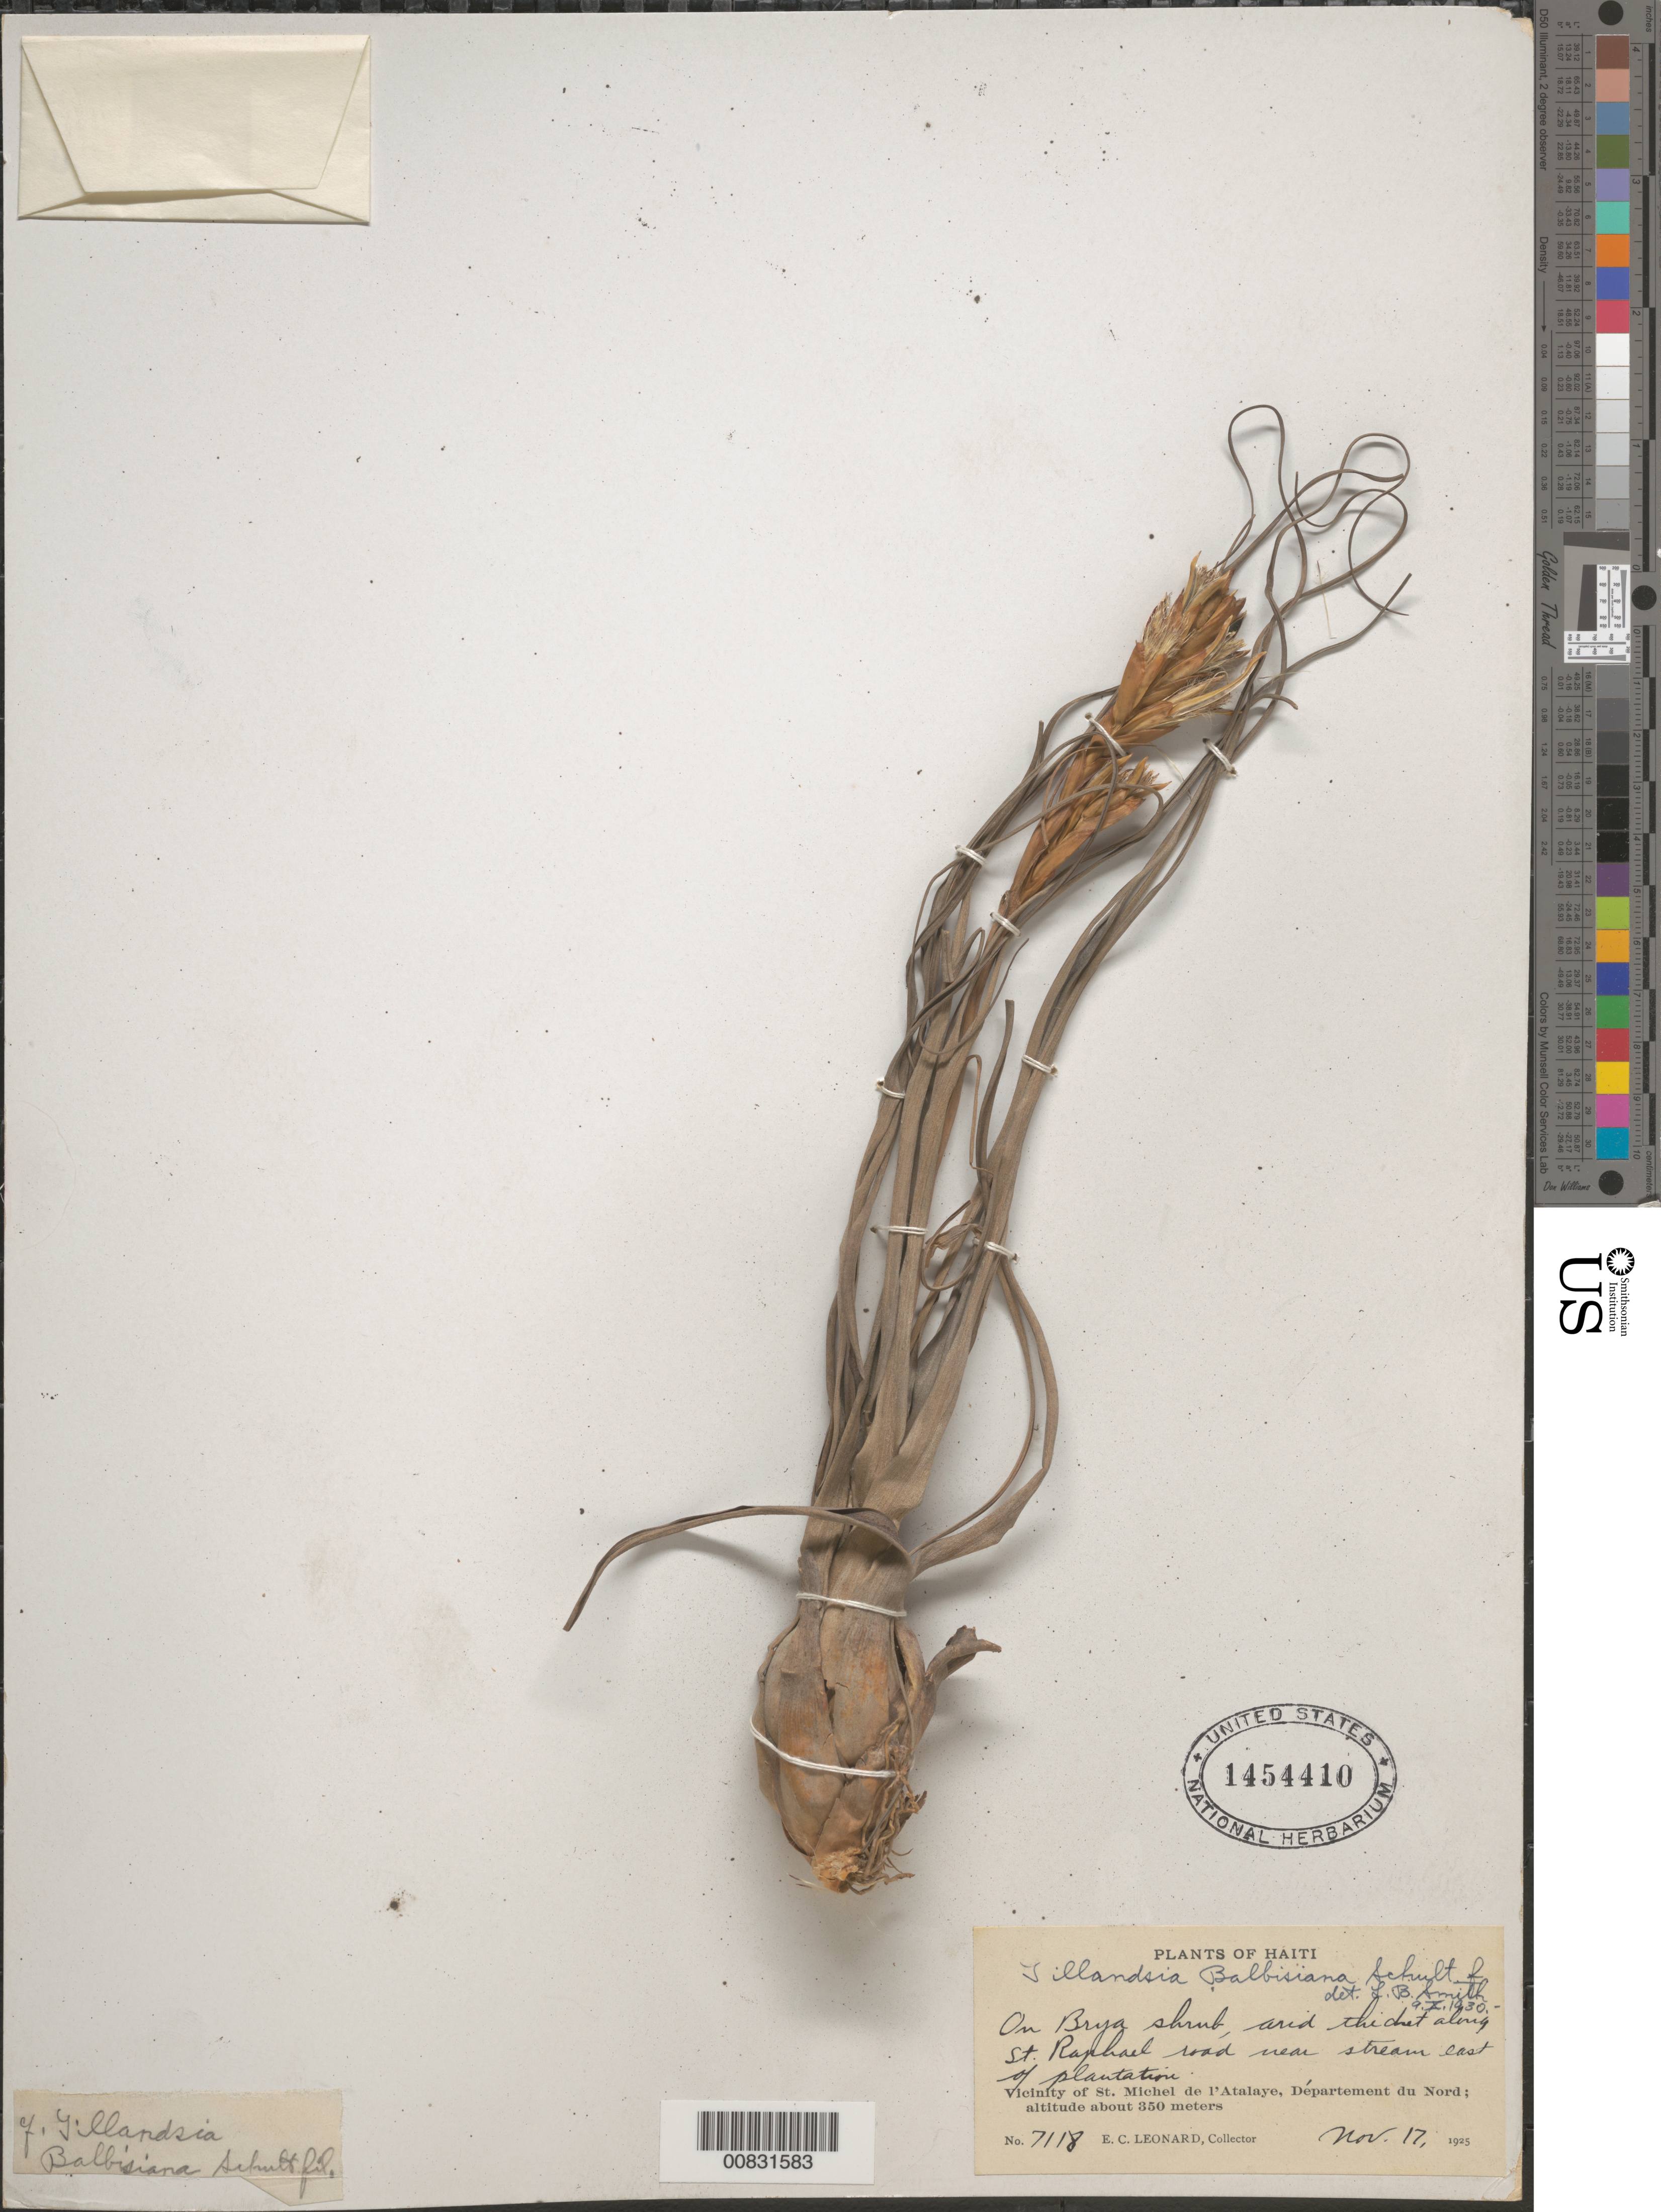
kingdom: Plantae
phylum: Tracheophyta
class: Liliopsida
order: Poales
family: Bromeliaceae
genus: Tillandsia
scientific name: Tillandsia balbisiana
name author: Schult. f.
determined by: Smith, Lyman B., (US), NMNH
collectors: E. C. Leonard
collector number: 7118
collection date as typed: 17 Nov 1925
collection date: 1925-11-17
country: Haiti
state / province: Nord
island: Hispaniola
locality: Vicinity of St. Michel de l'Atalaye, Département du Nord. Arid thicket along St. Rafael road near stream east of plantation.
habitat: On Brya shrub. Arid thicket.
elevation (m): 350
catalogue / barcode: US 1454410